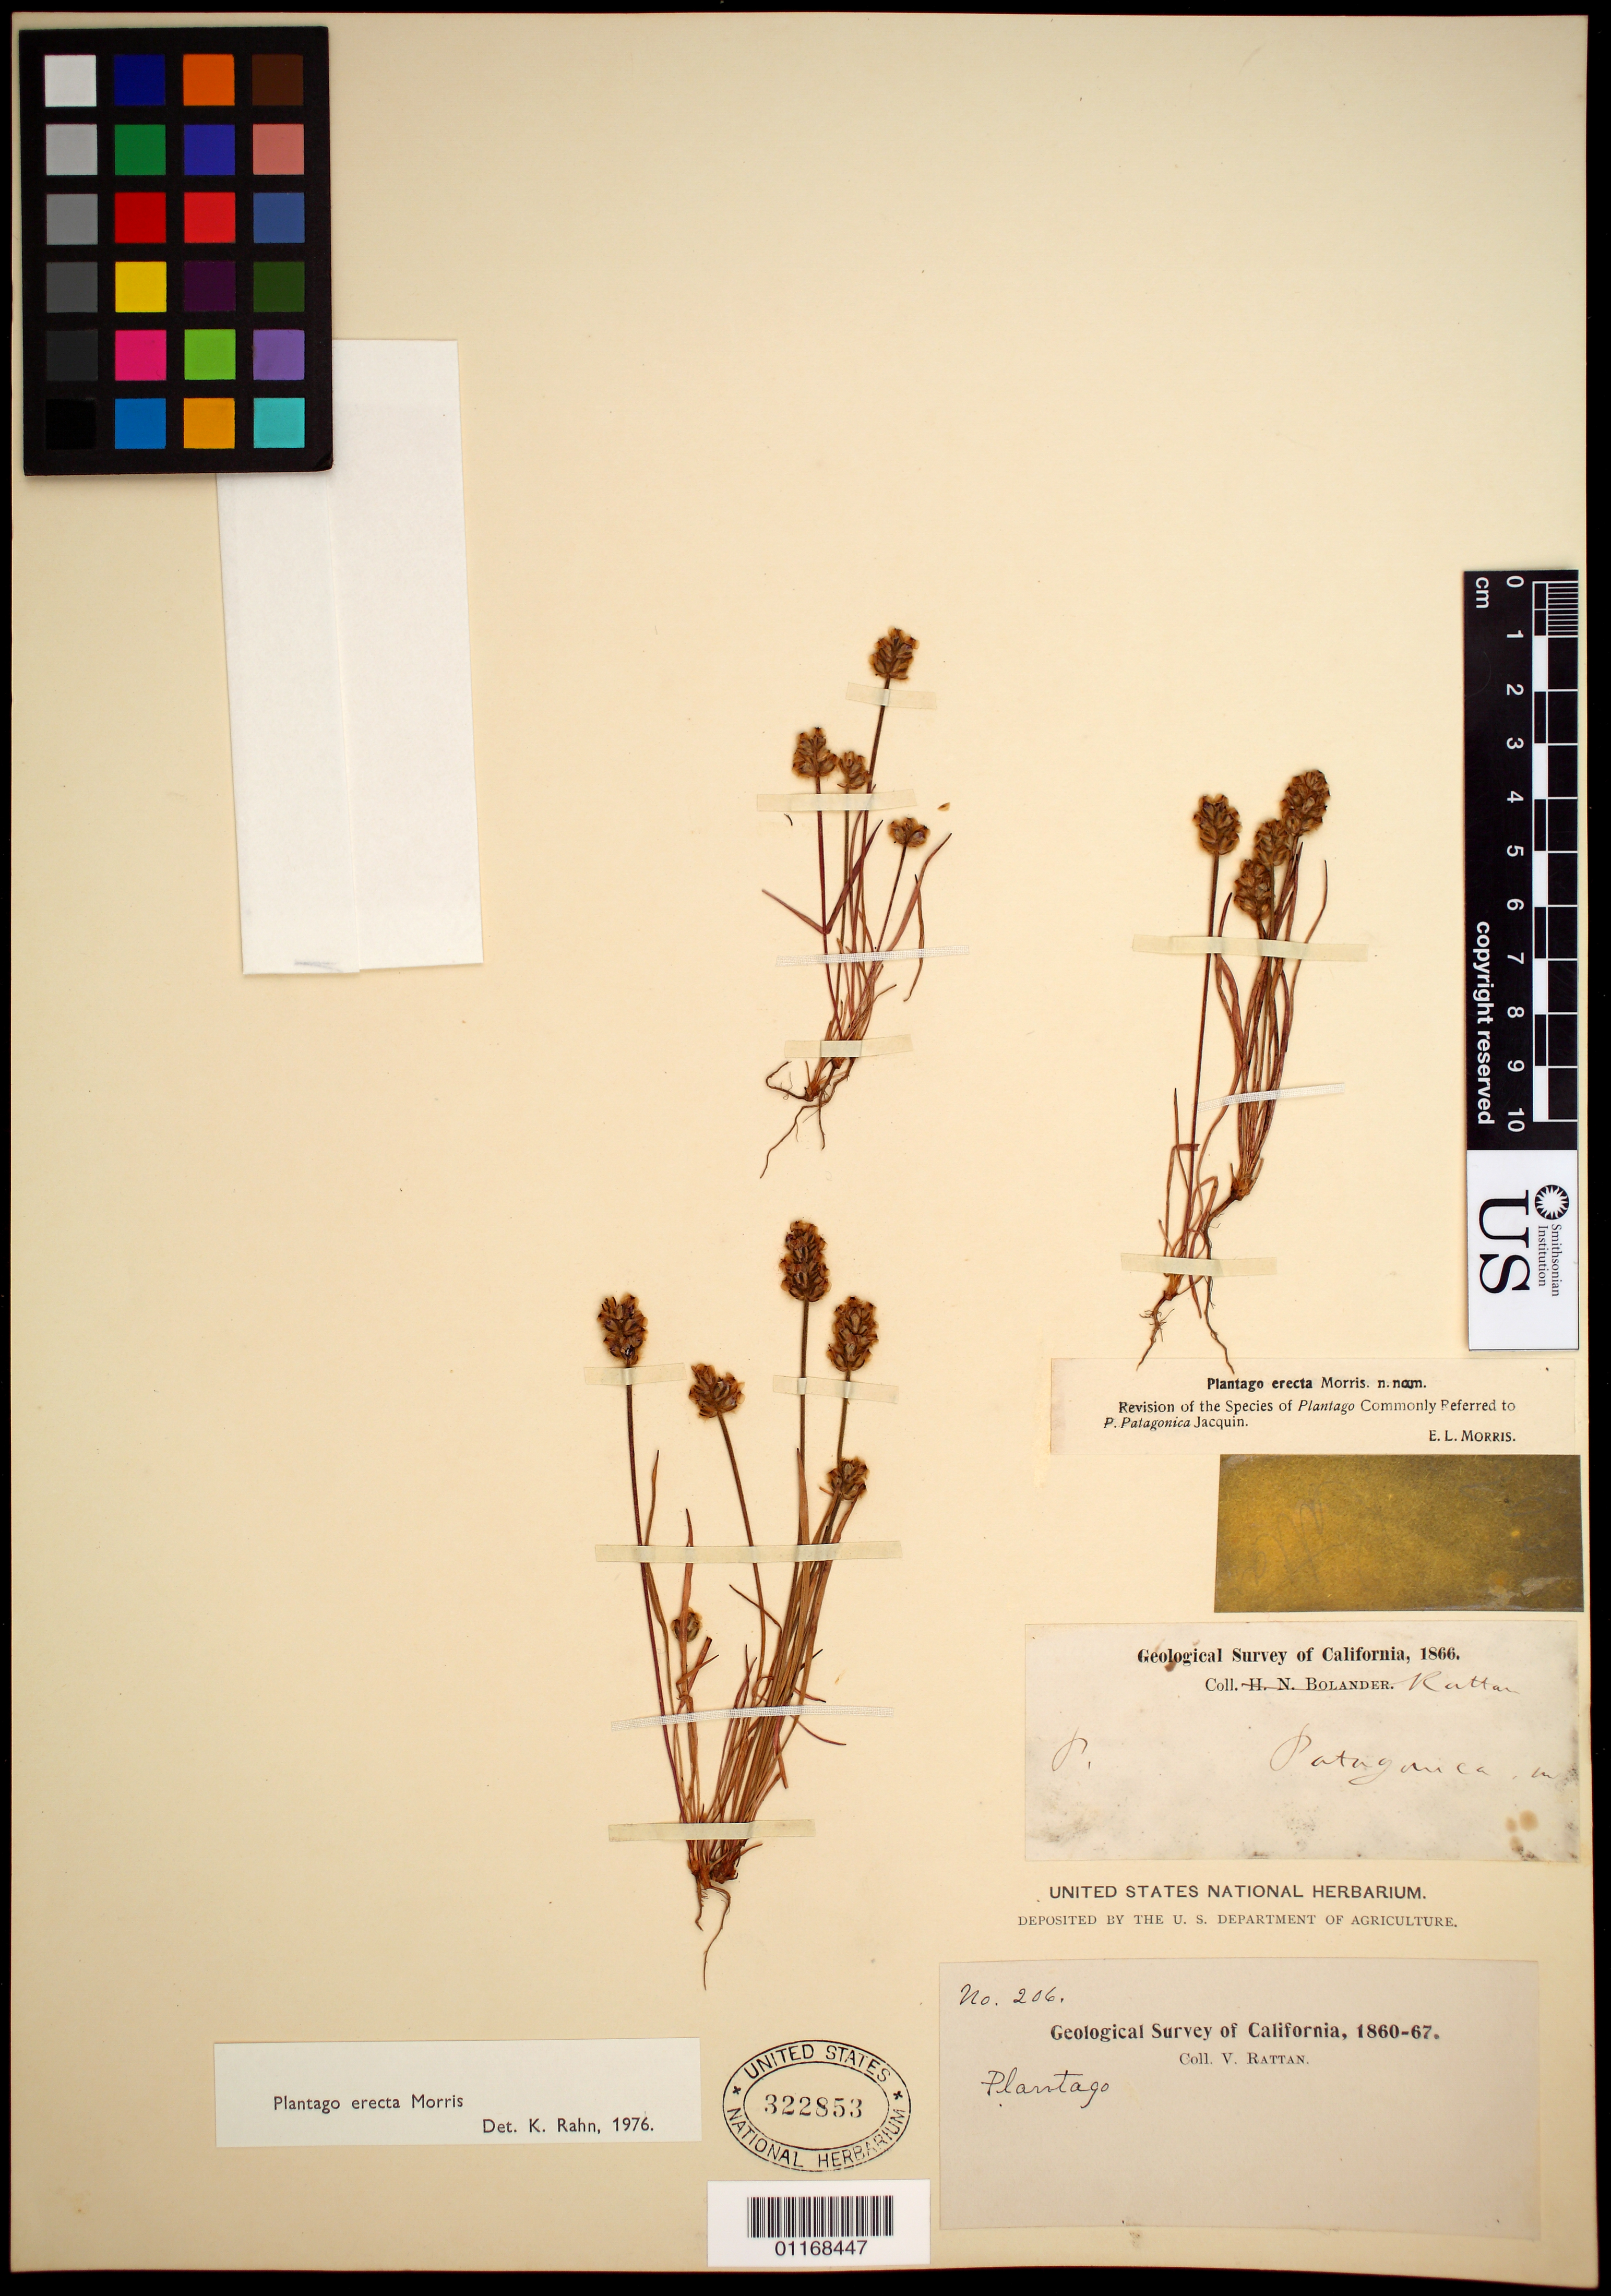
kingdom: Plantae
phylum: Tracheophyta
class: Magnoliopsida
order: Lamiales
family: Plantaginaceae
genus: Plantago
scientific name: Plantago erecta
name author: Morris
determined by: Rahn, Knud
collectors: V. Rattan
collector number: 206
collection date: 1860/1867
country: United States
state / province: California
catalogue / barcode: US 322853